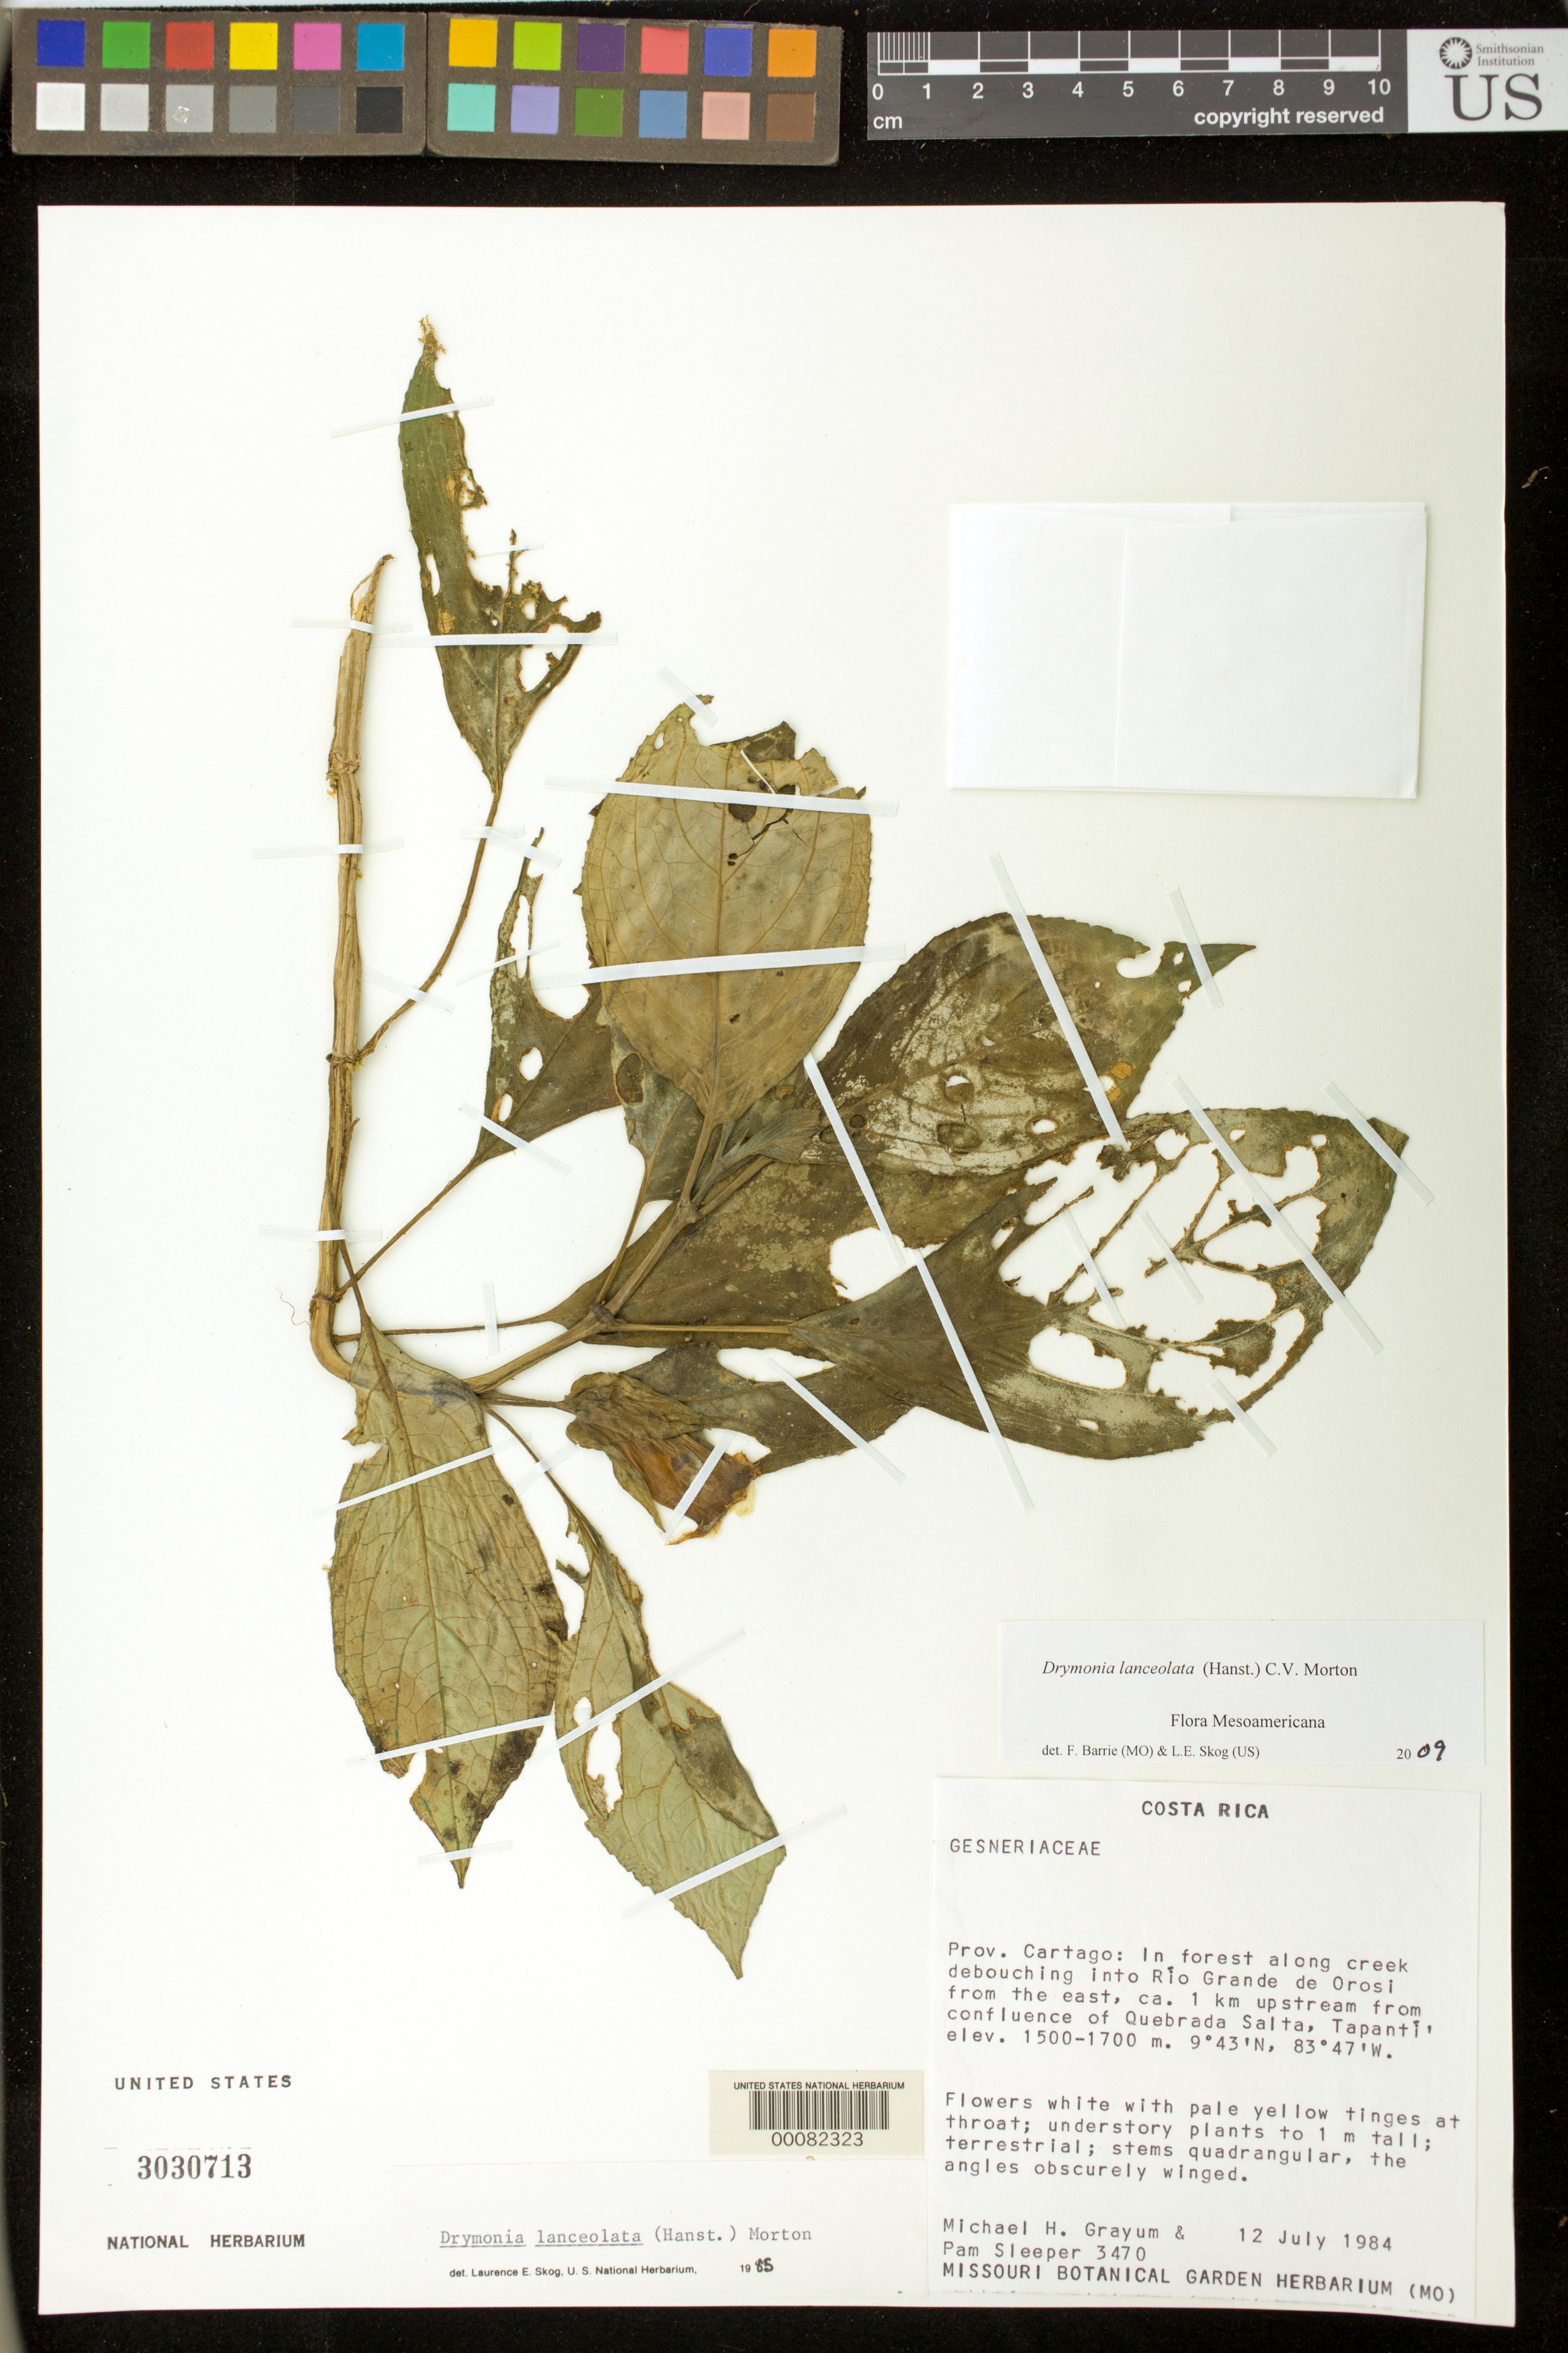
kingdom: Plantae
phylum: Tracheophyta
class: Magnoliopsida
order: Lamiales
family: Gesneriaceae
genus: Drymonia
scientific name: Drymonia lanceolata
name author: (Hanst.) C.V. Morton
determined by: Skog, Laurence E.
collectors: M. H. Grayum & P. Sleeper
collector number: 3470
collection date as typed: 12 Jul 1984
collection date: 1984-07-12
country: Costa Rica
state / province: Cartago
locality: Along creek debouching into Rio Grande de Orosi from the east, about 1 km upstream from confluence of Quebrada Salta, Tapanti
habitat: In forest along creek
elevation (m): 1500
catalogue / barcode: US 3030713